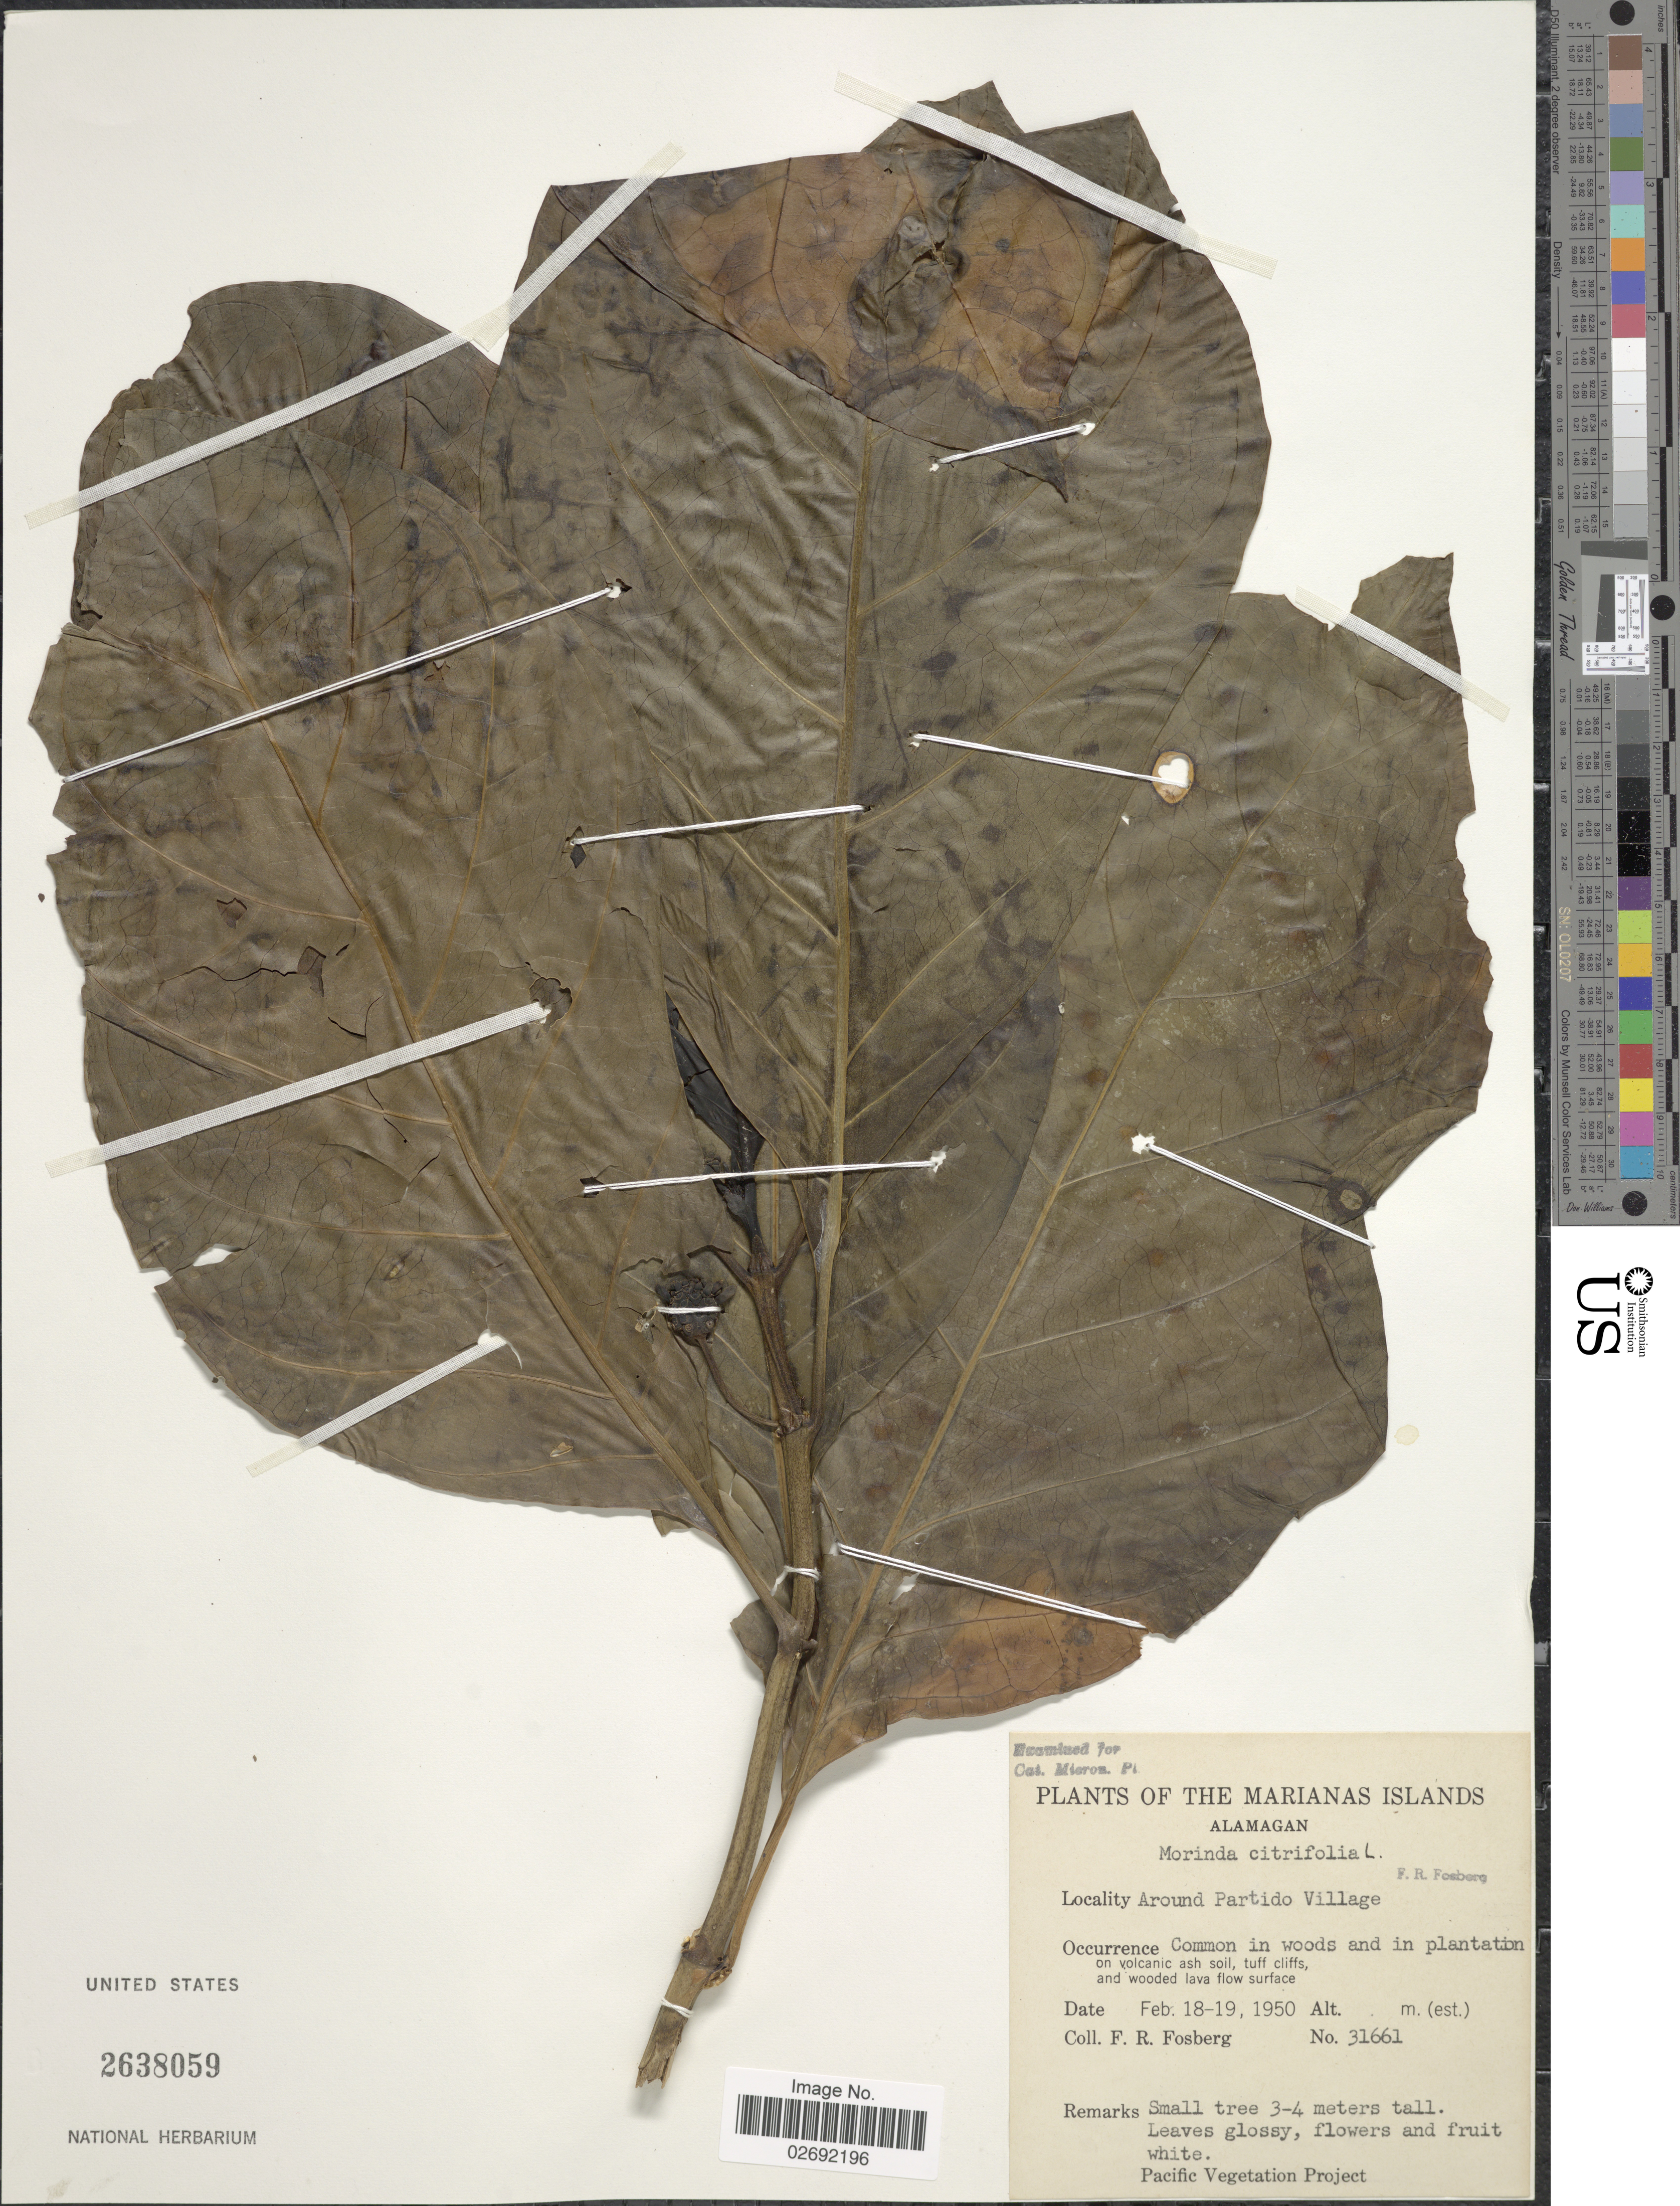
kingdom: Plantae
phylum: Tracheophyta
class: Magnoliopsida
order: Gentianales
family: Rubiaceae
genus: Morinda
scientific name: Morinda citrifolia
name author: L.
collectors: F. R. Fosberg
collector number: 31661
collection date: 1950-02-18/1950-02-19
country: Northern Mariana Islands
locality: Marianas Islands. Alamagan. Around Partido Village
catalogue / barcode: US 2638059